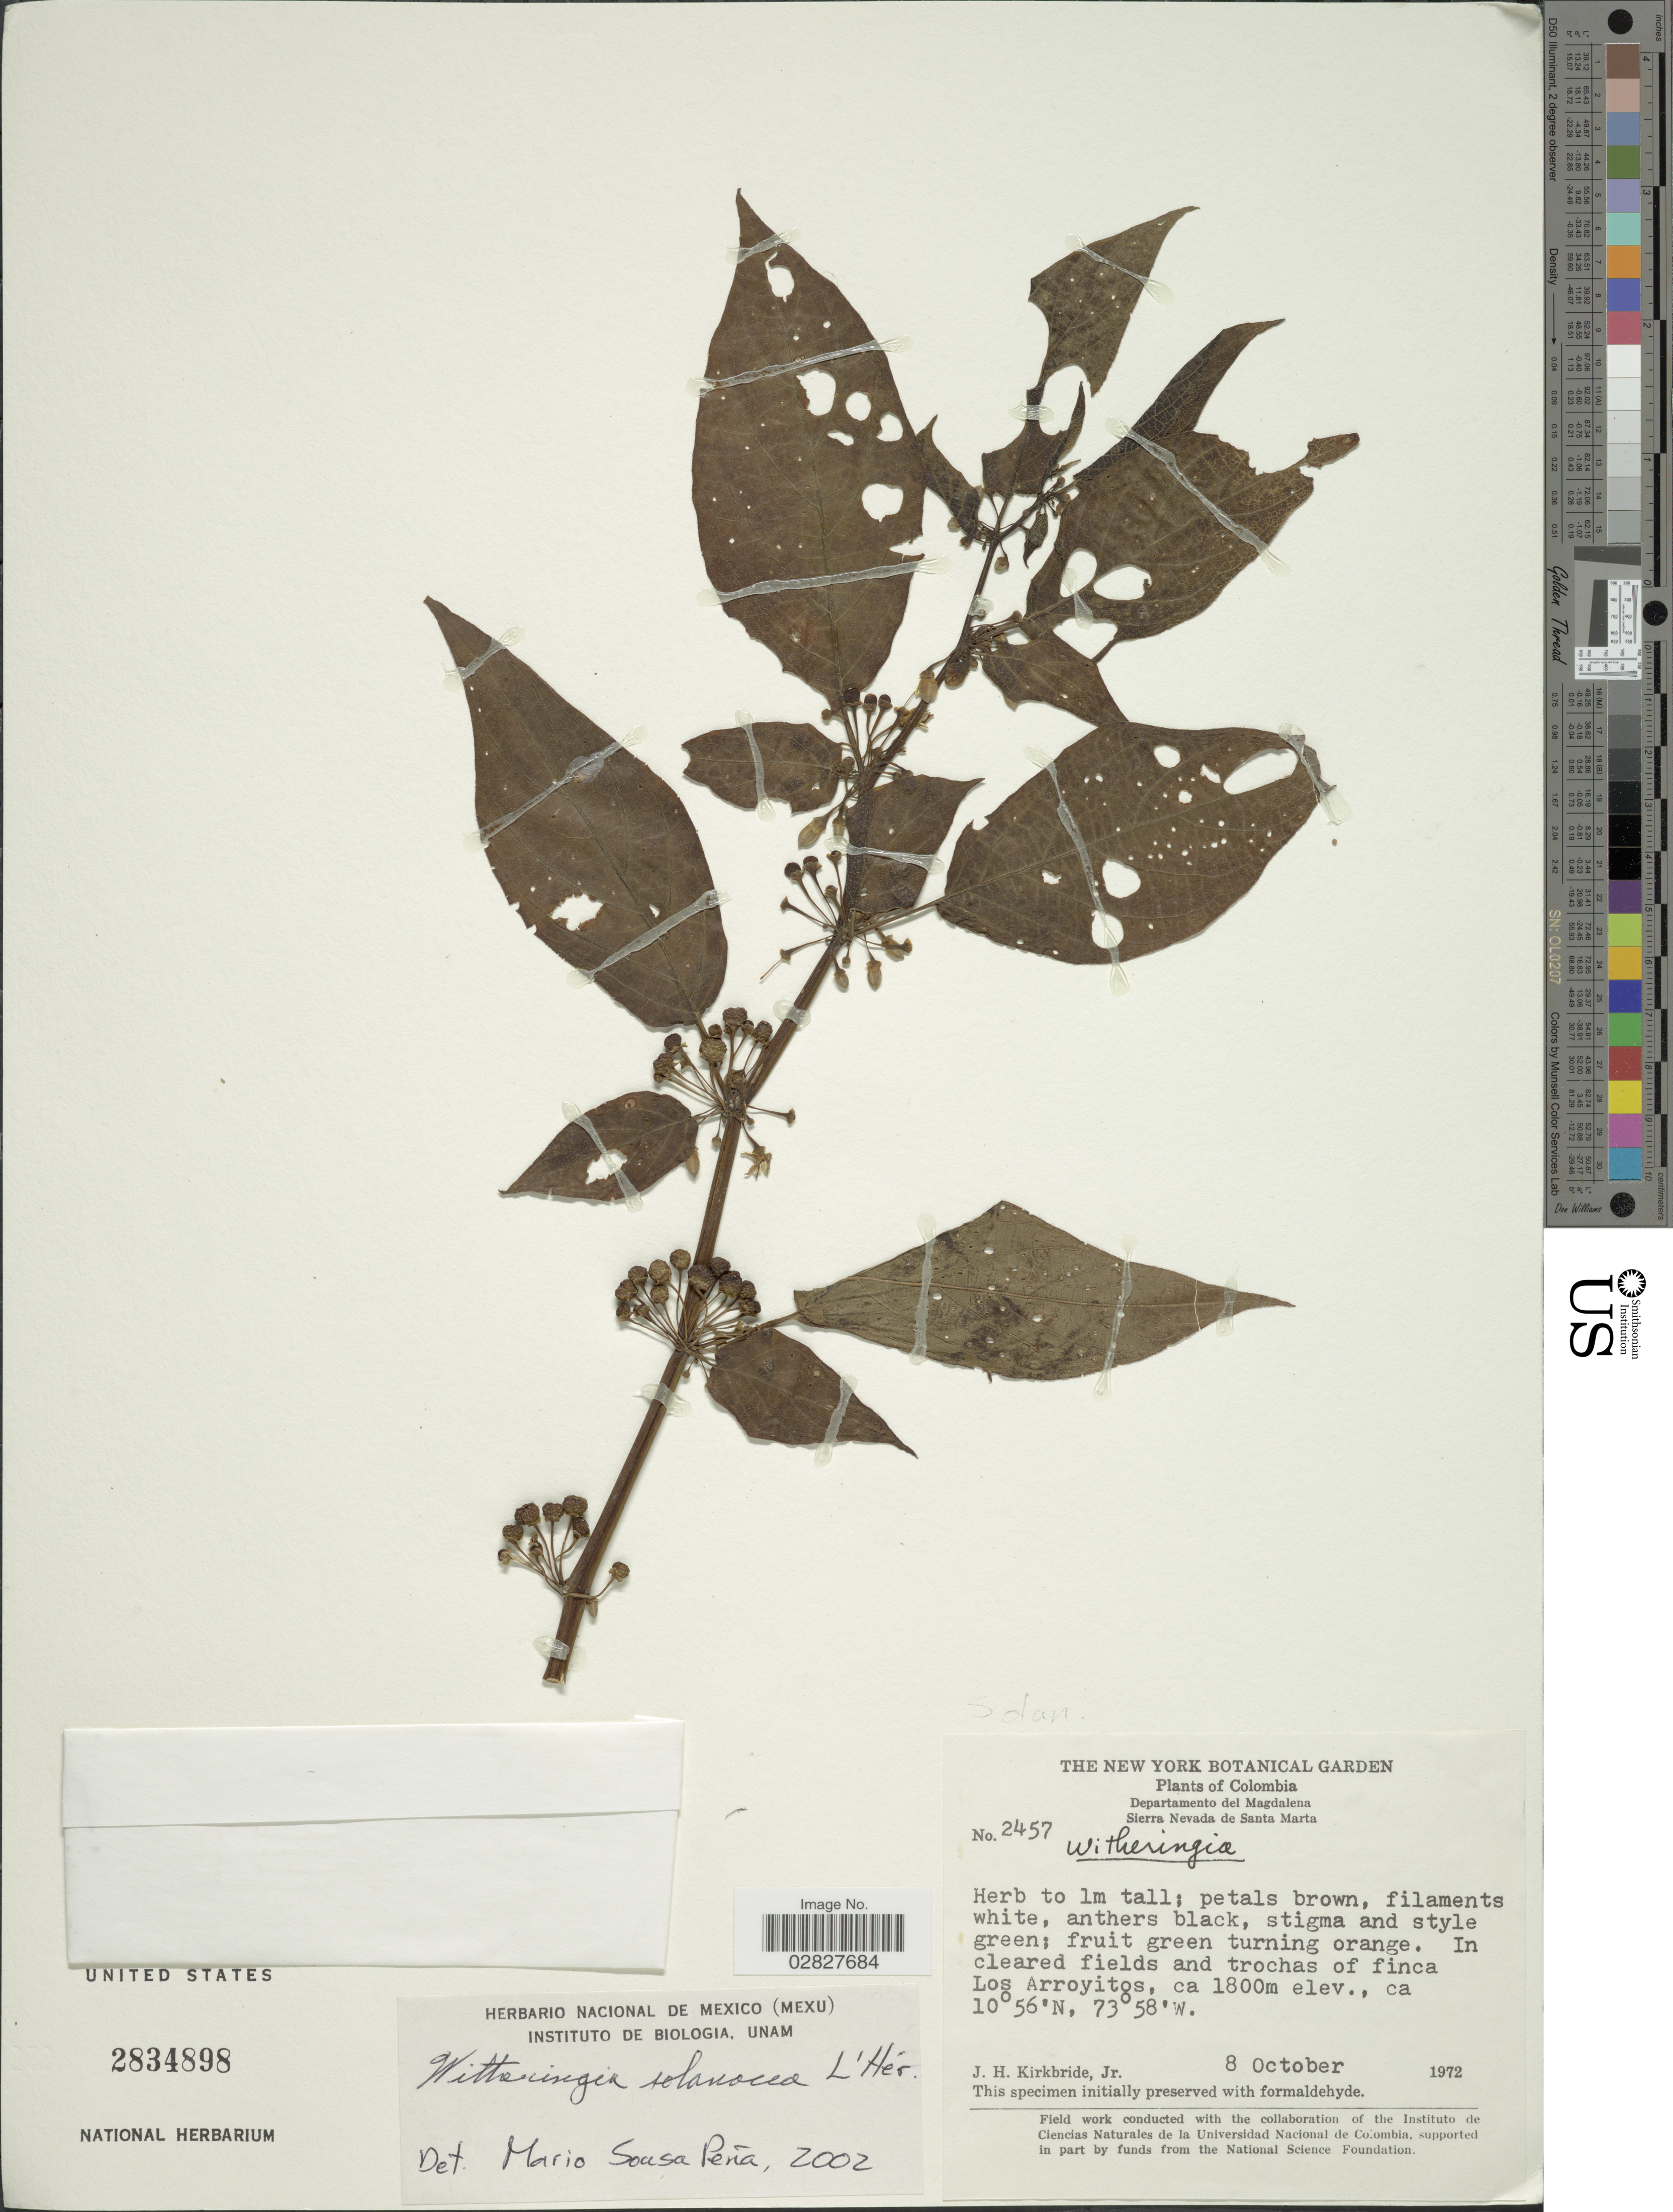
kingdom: Plantae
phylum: Tracheophyta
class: Magnoliopsida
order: Solanales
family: Solanaceae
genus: Witheringia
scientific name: Witheringia solanacea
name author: L'Hér.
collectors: J. H. Kirkbride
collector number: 2457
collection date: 1972-10-08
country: Colombia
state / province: Magdalena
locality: Departamento del Magdalena. Sierra Nevada to Santa Marta. In cleared fields and trochas of finca Los Arroyitos.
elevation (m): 1800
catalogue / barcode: US 2834898